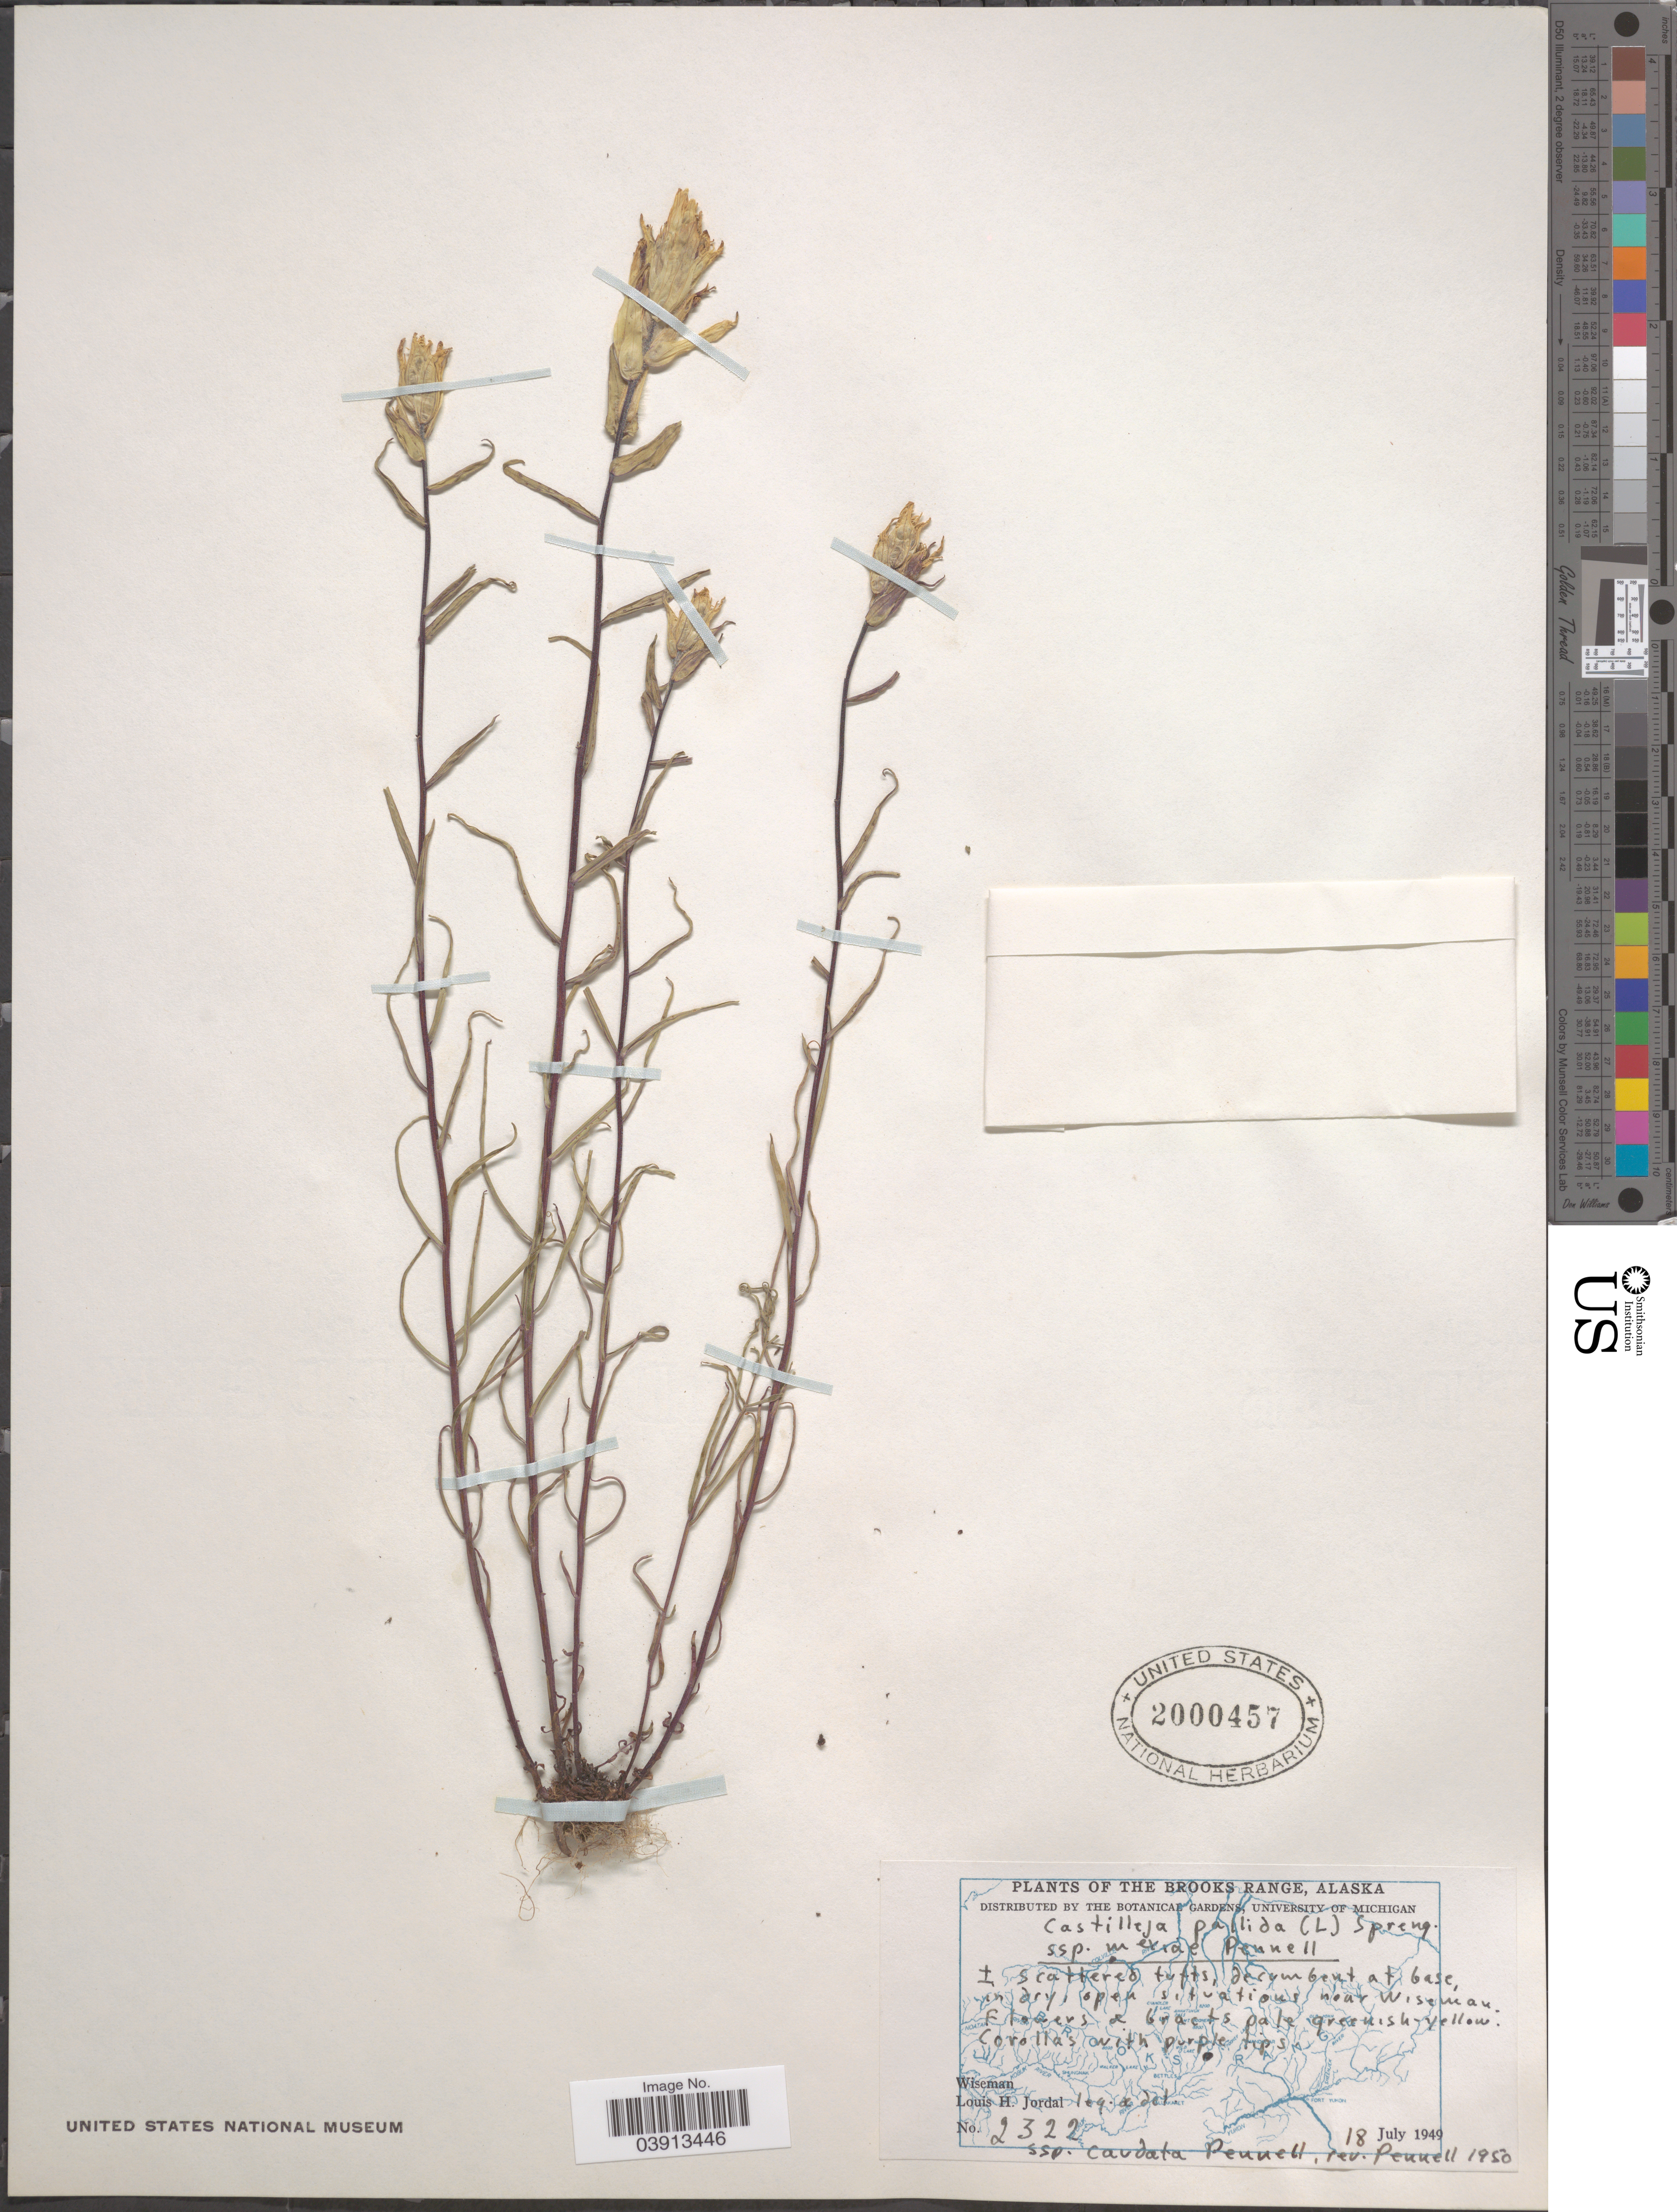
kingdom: Plantae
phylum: Tracheophyta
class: Magnoliopsida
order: Lamiales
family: Orobanchaceae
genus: Castilleja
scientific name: Castilleja pallida var. caudata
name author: (Pennell) B. Boivin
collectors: L. Jordal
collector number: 2322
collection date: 1949-07-18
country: United States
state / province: Alaska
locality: The Brooks Range. Near Wiseman.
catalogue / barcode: US 2000457